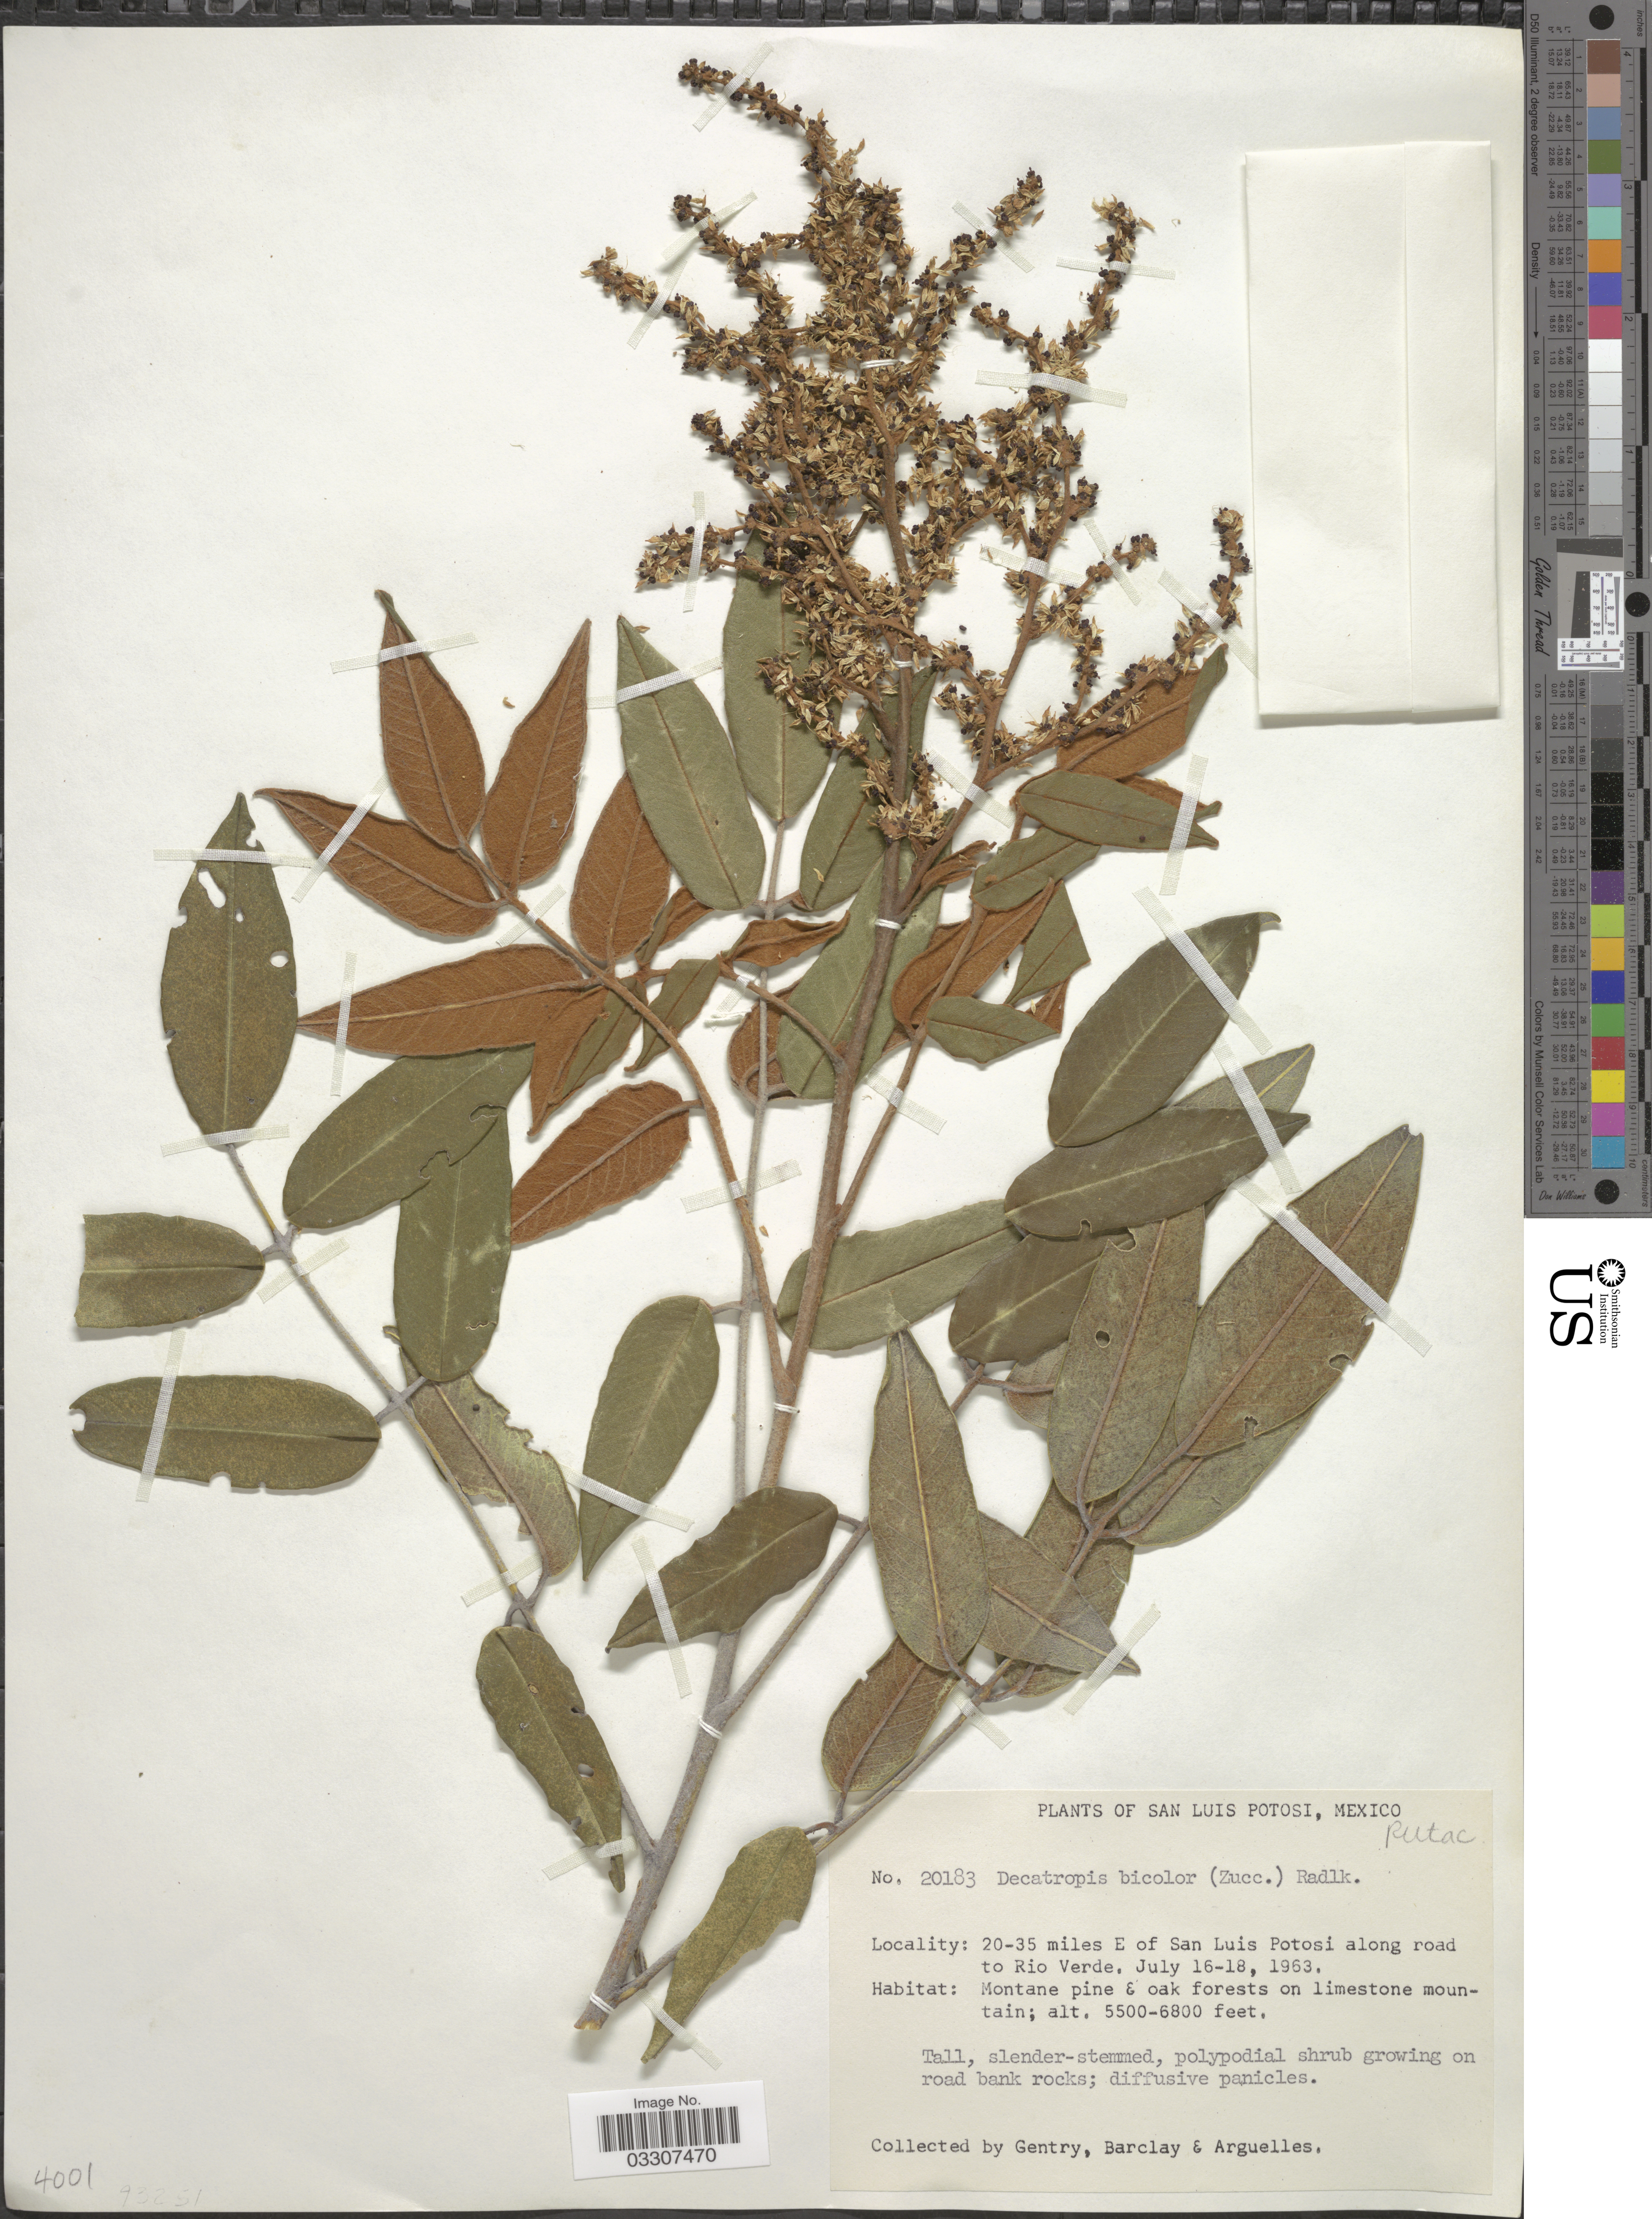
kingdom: Plantae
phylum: Tracheophyta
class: Magnoliopsida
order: Sapindales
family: Rutaceae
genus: Decatropis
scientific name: Decatropis bicolor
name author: (Zucc.) Radlk.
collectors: Gentry, --, -- Barclay & Arguelles, --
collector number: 20183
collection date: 1963-07-16/1963-07-18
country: Mexico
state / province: San Luis Potosí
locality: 20-35 miles E of San Luis Potosi along road to Rio Verde.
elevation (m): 1676